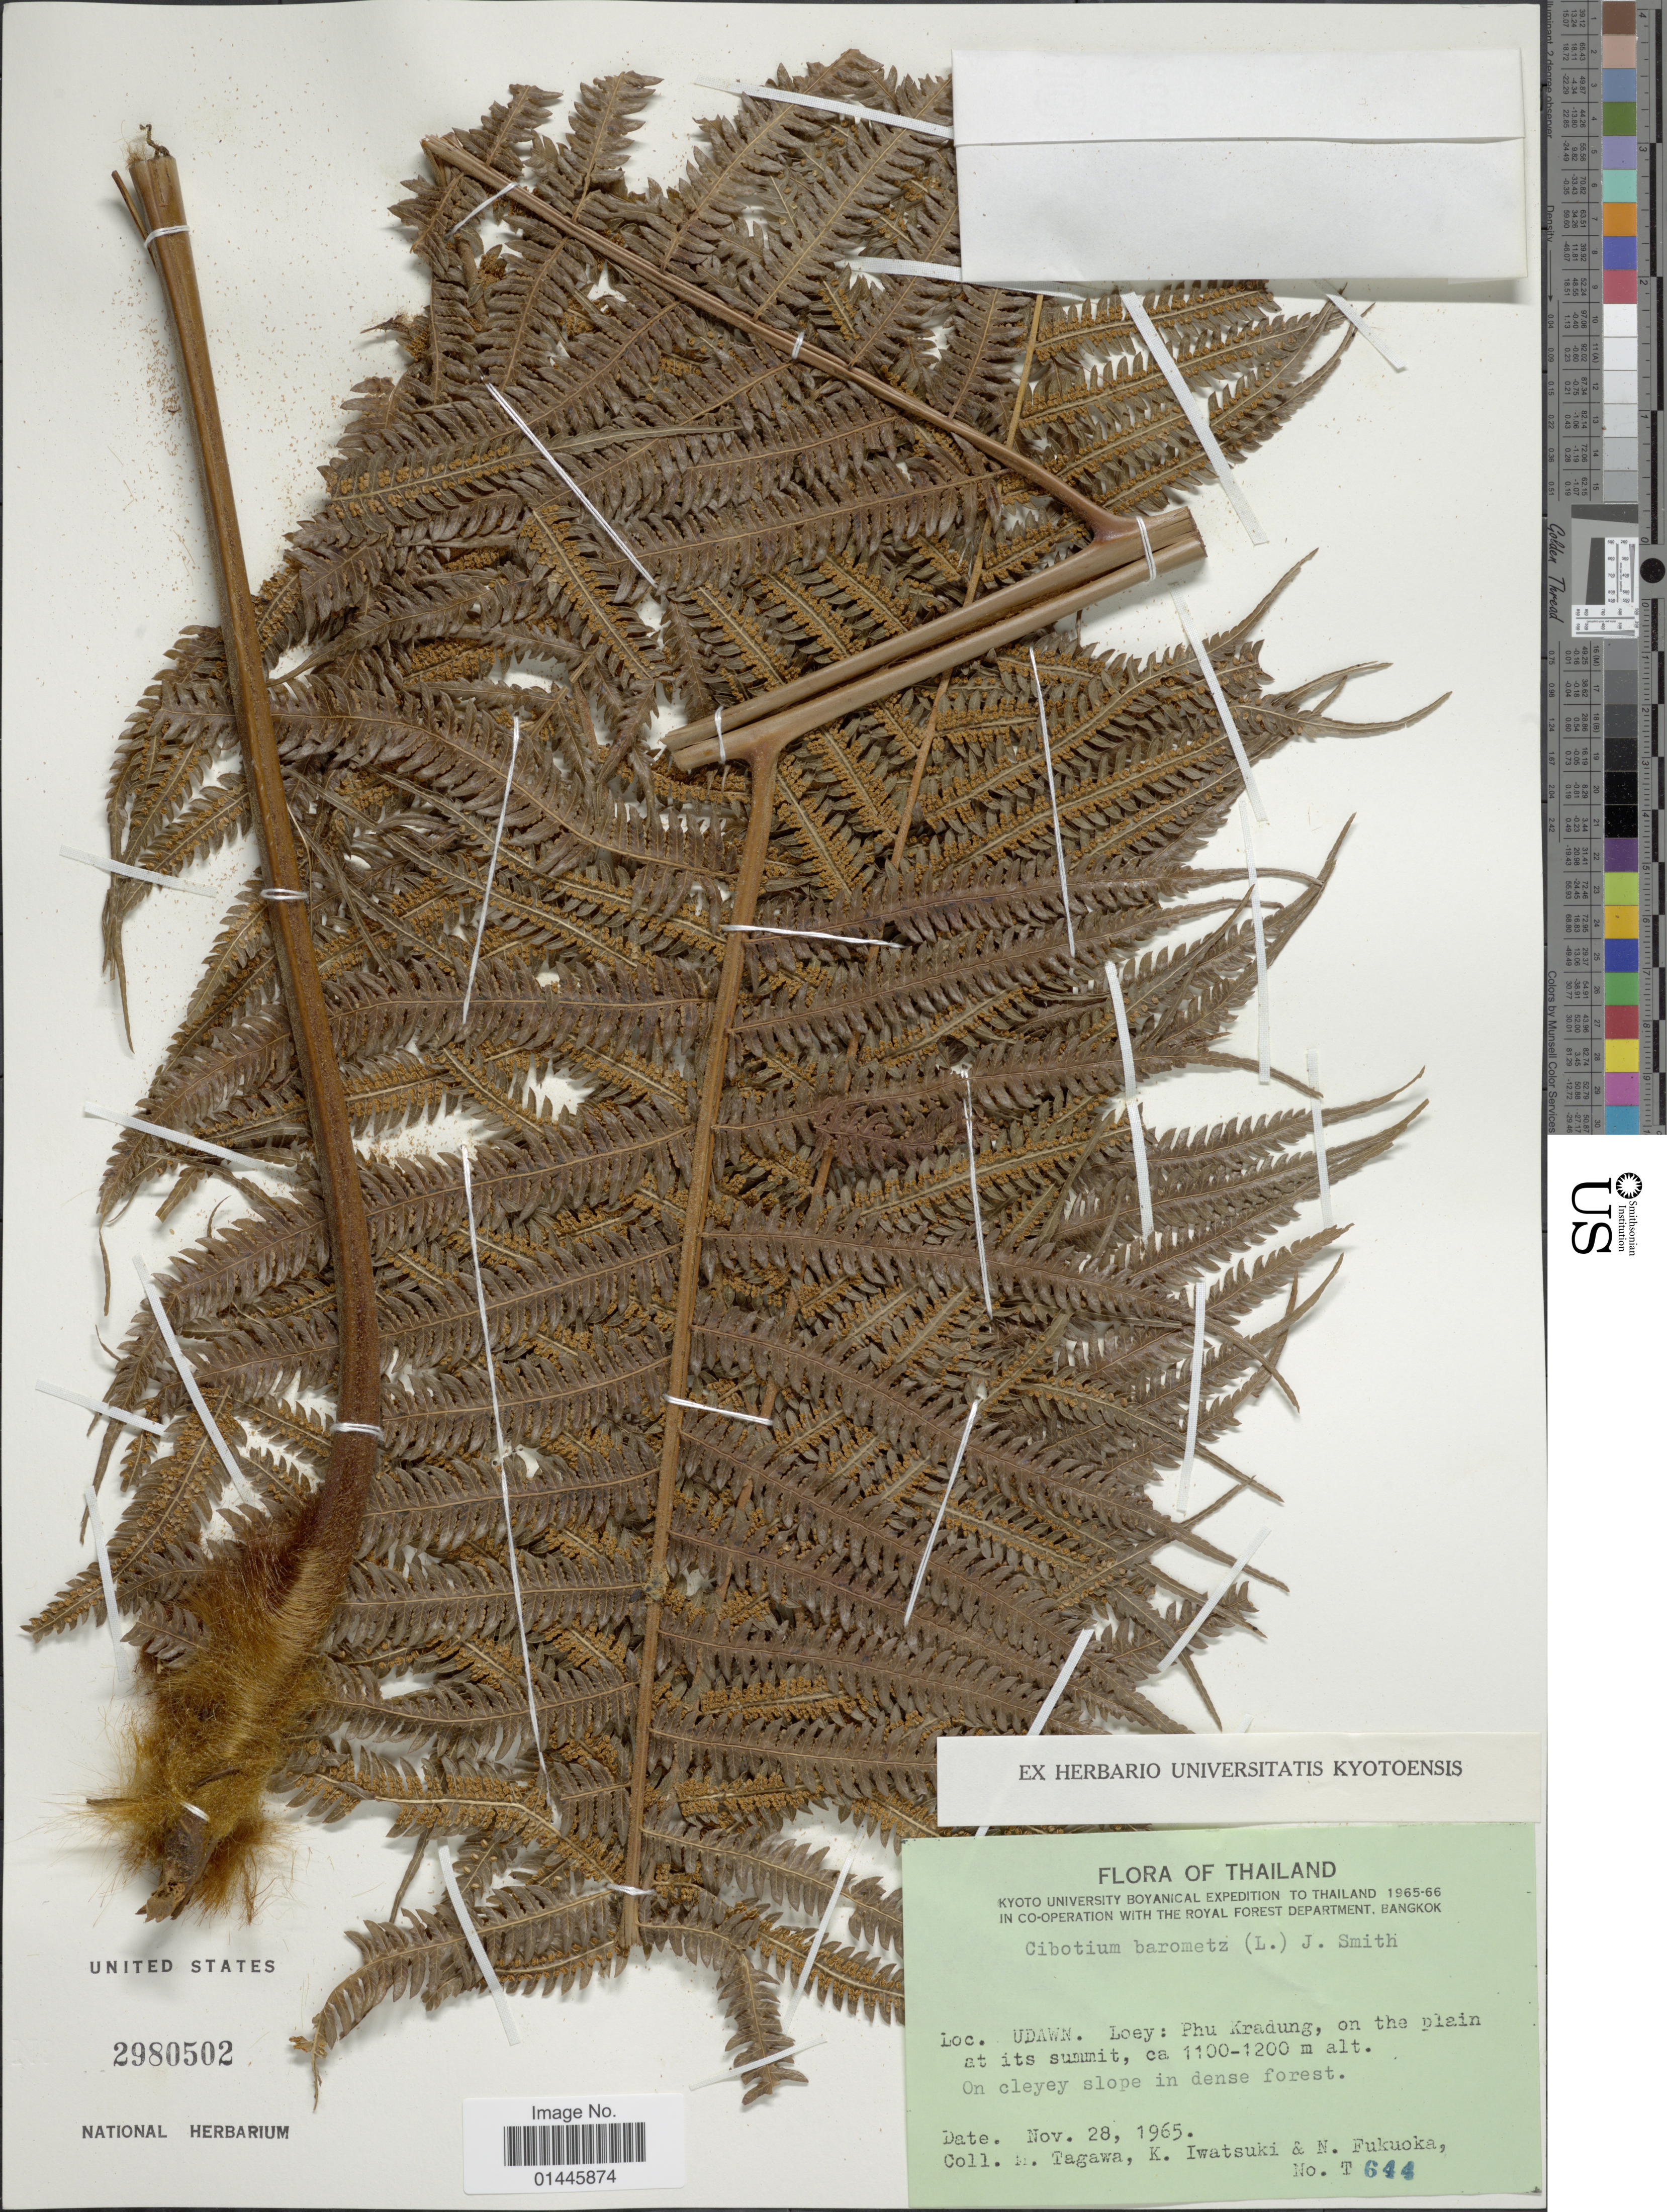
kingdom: Plantae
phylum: Tracheophyta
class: Polypodiopsida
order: Cyatheales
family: Cibotiaceae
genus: Cibotium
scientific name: Cibotium barometz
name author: (L.) J. Sm.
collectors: M. Tagawa, K. Iwatsuki & N. Fukuoka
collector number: T 644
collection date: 1965-11-28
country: Thailand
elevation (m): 1100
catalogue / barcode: US 2980502